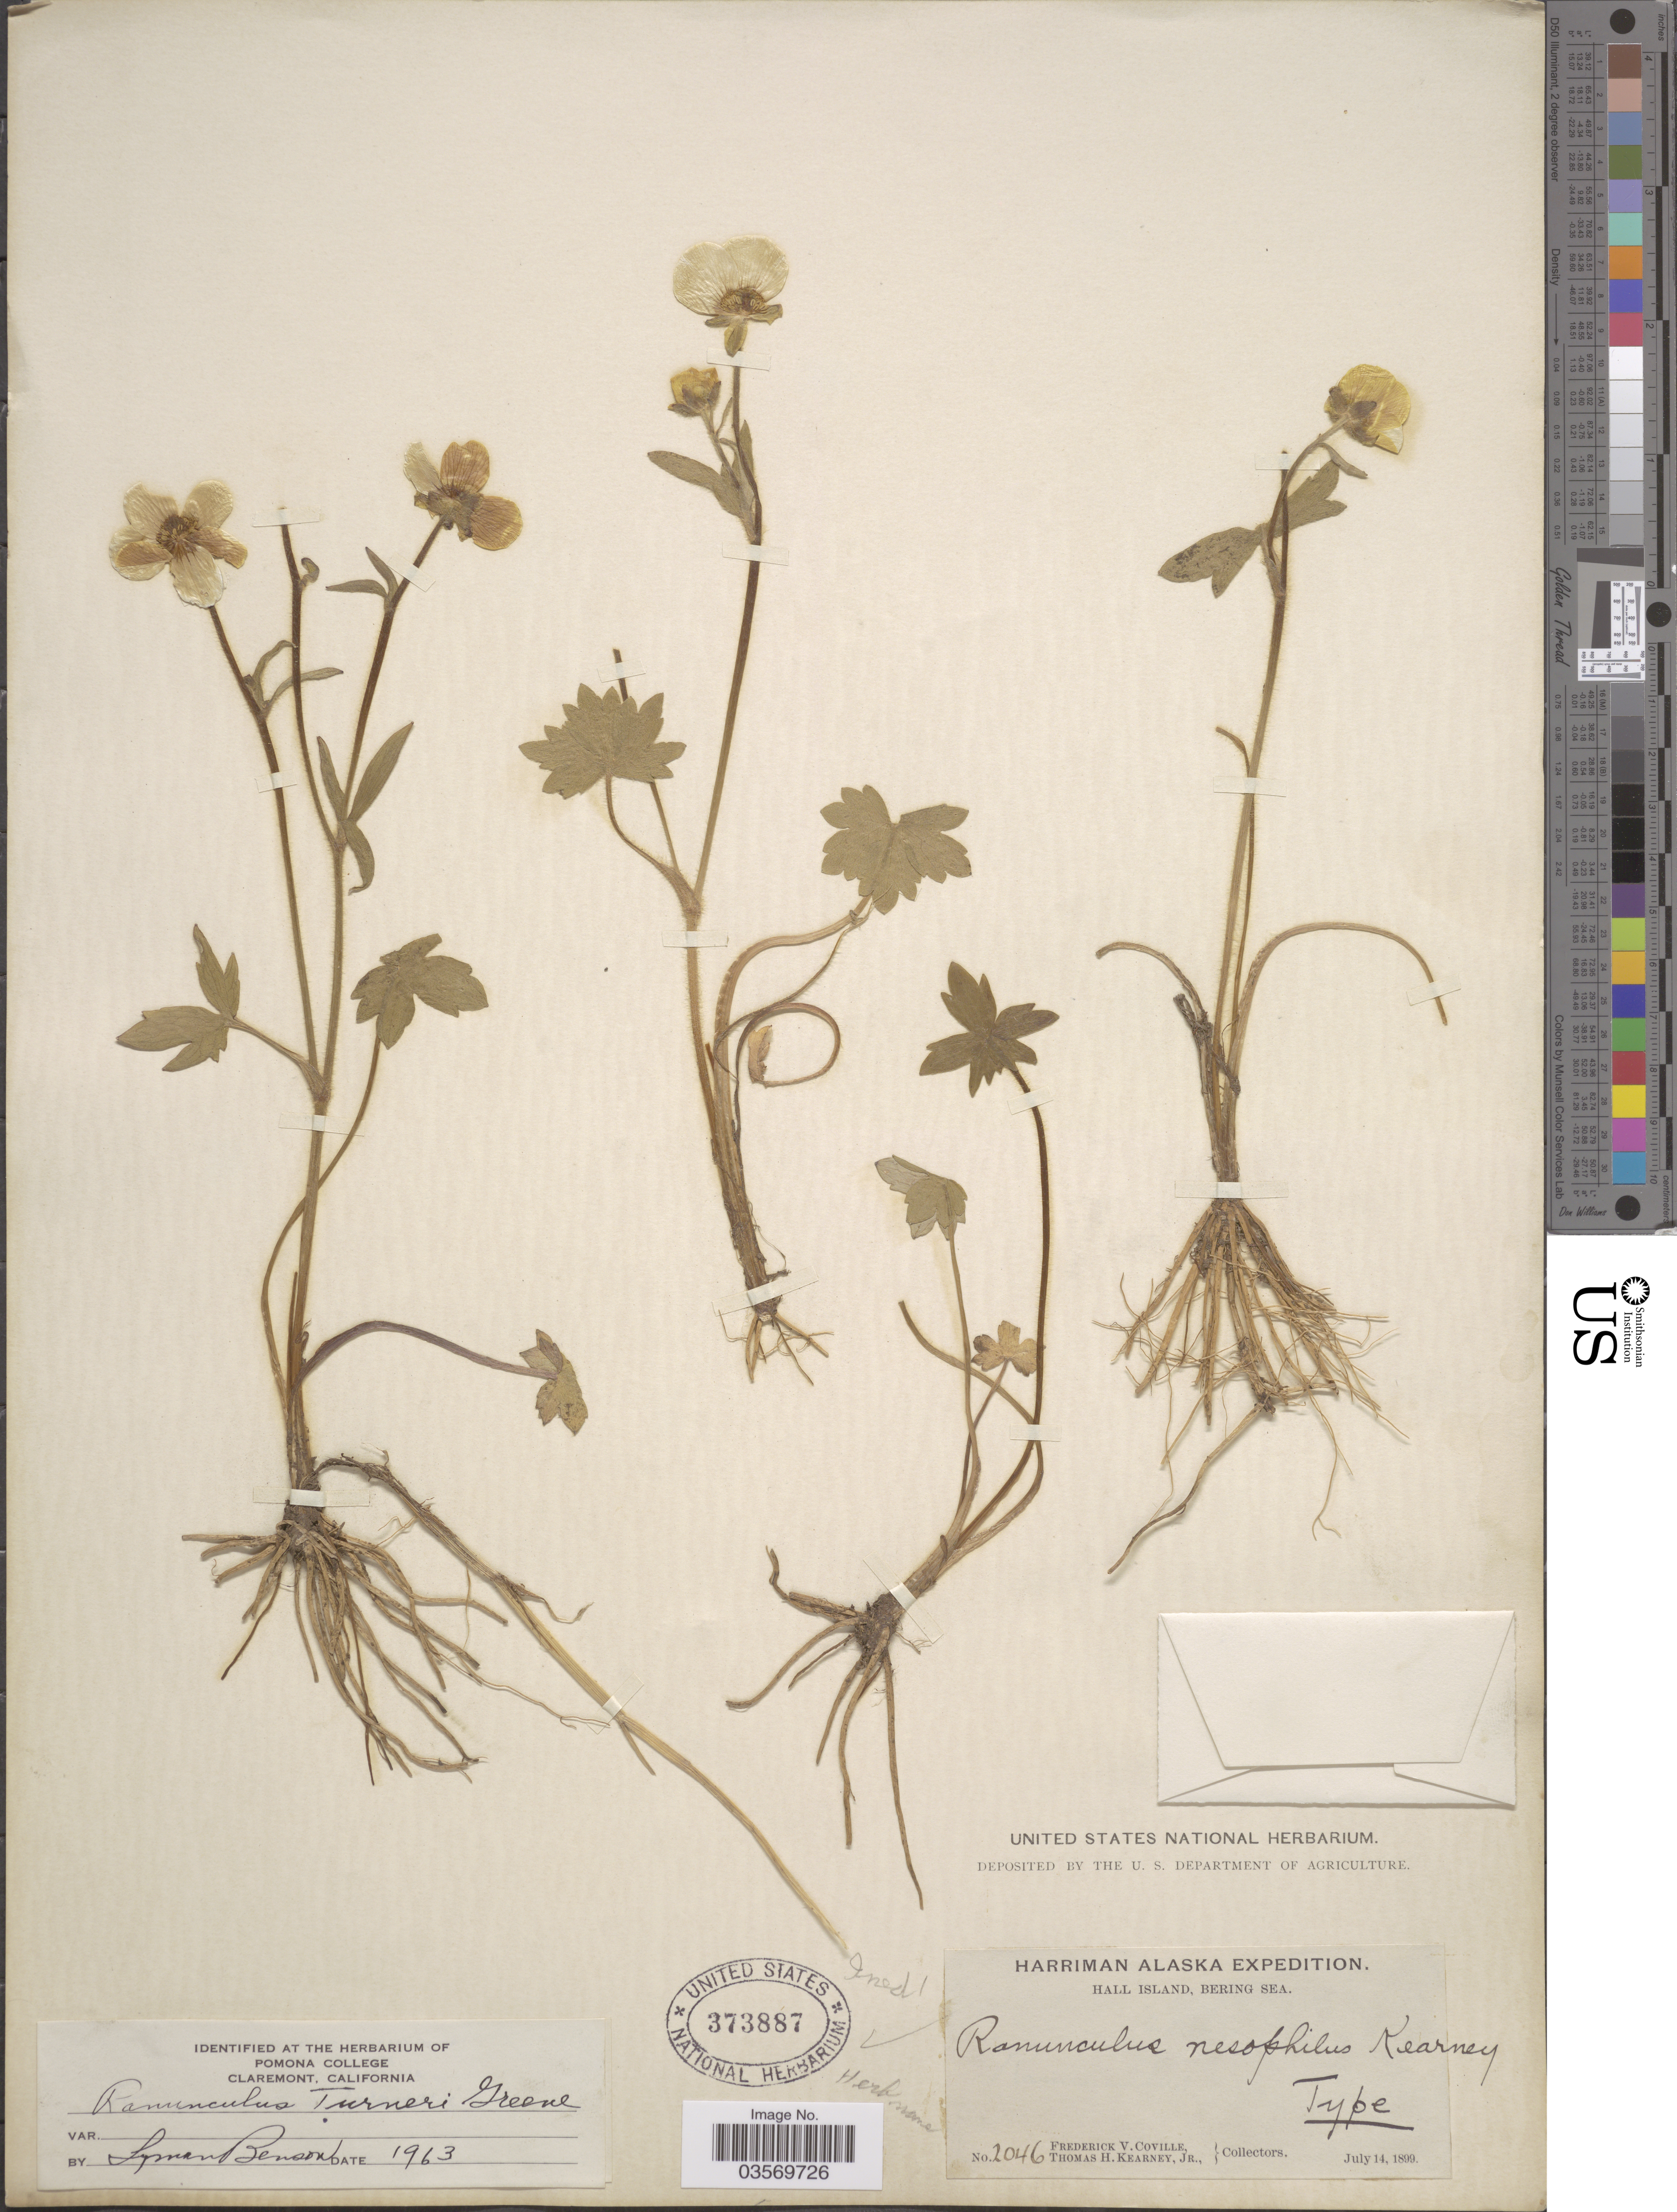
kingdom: Plantae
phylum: Tracheophyta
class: Magnoliopsida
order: Ranunculales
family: Ranunculaceae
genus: Ranunculus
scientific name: Ranunculus turneri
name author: Greene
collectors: F. V. Coville & T. H. Kearney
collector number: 2046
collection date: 1899-07-14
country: United States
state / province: Alaska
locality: Harriman Alaska. Hall Island, Bering Sea.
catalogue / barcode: US 373887